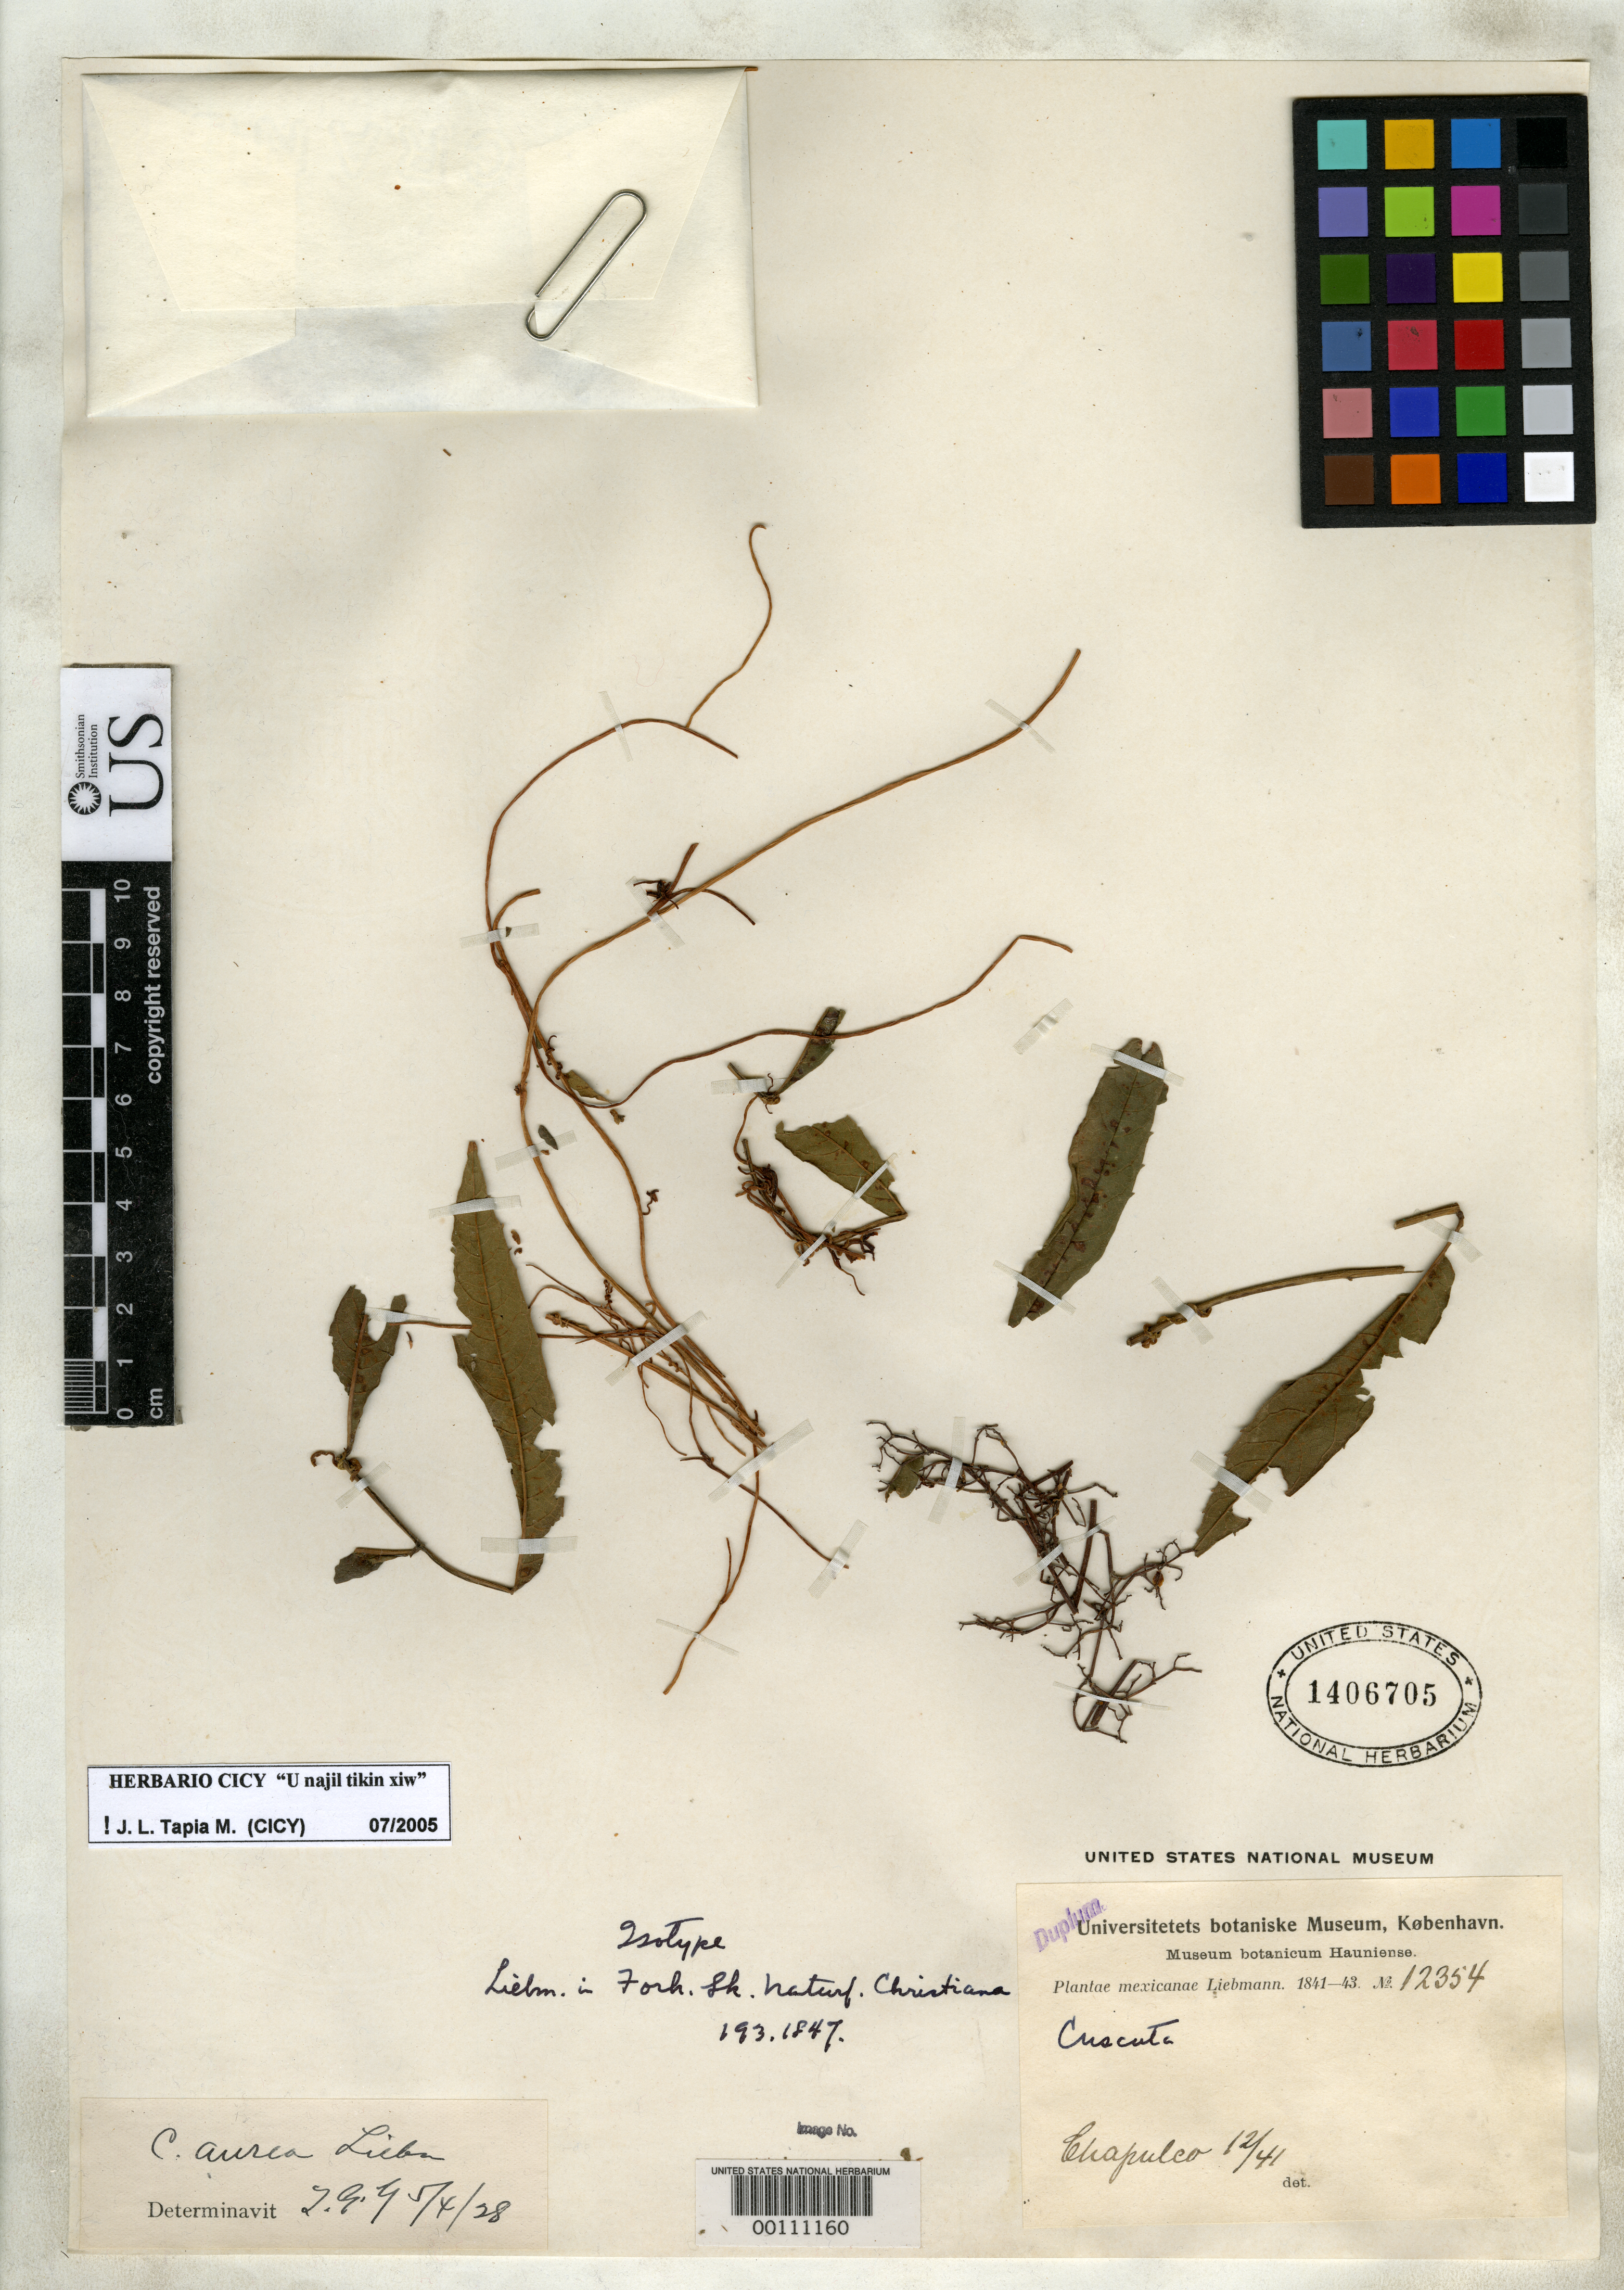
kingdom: Plantae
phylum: Tracheophyta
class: Magnoliopsida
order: Solanales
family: Convolvulaceae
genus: Cuscuta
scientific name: Cuscuta aurea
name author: Liebm.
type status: Isotype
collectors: F. M. Liebmann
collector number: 12354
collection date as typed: Dec 1841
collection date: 1841-12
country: Mexico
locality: E of Monserrat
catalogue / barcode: US 1406705